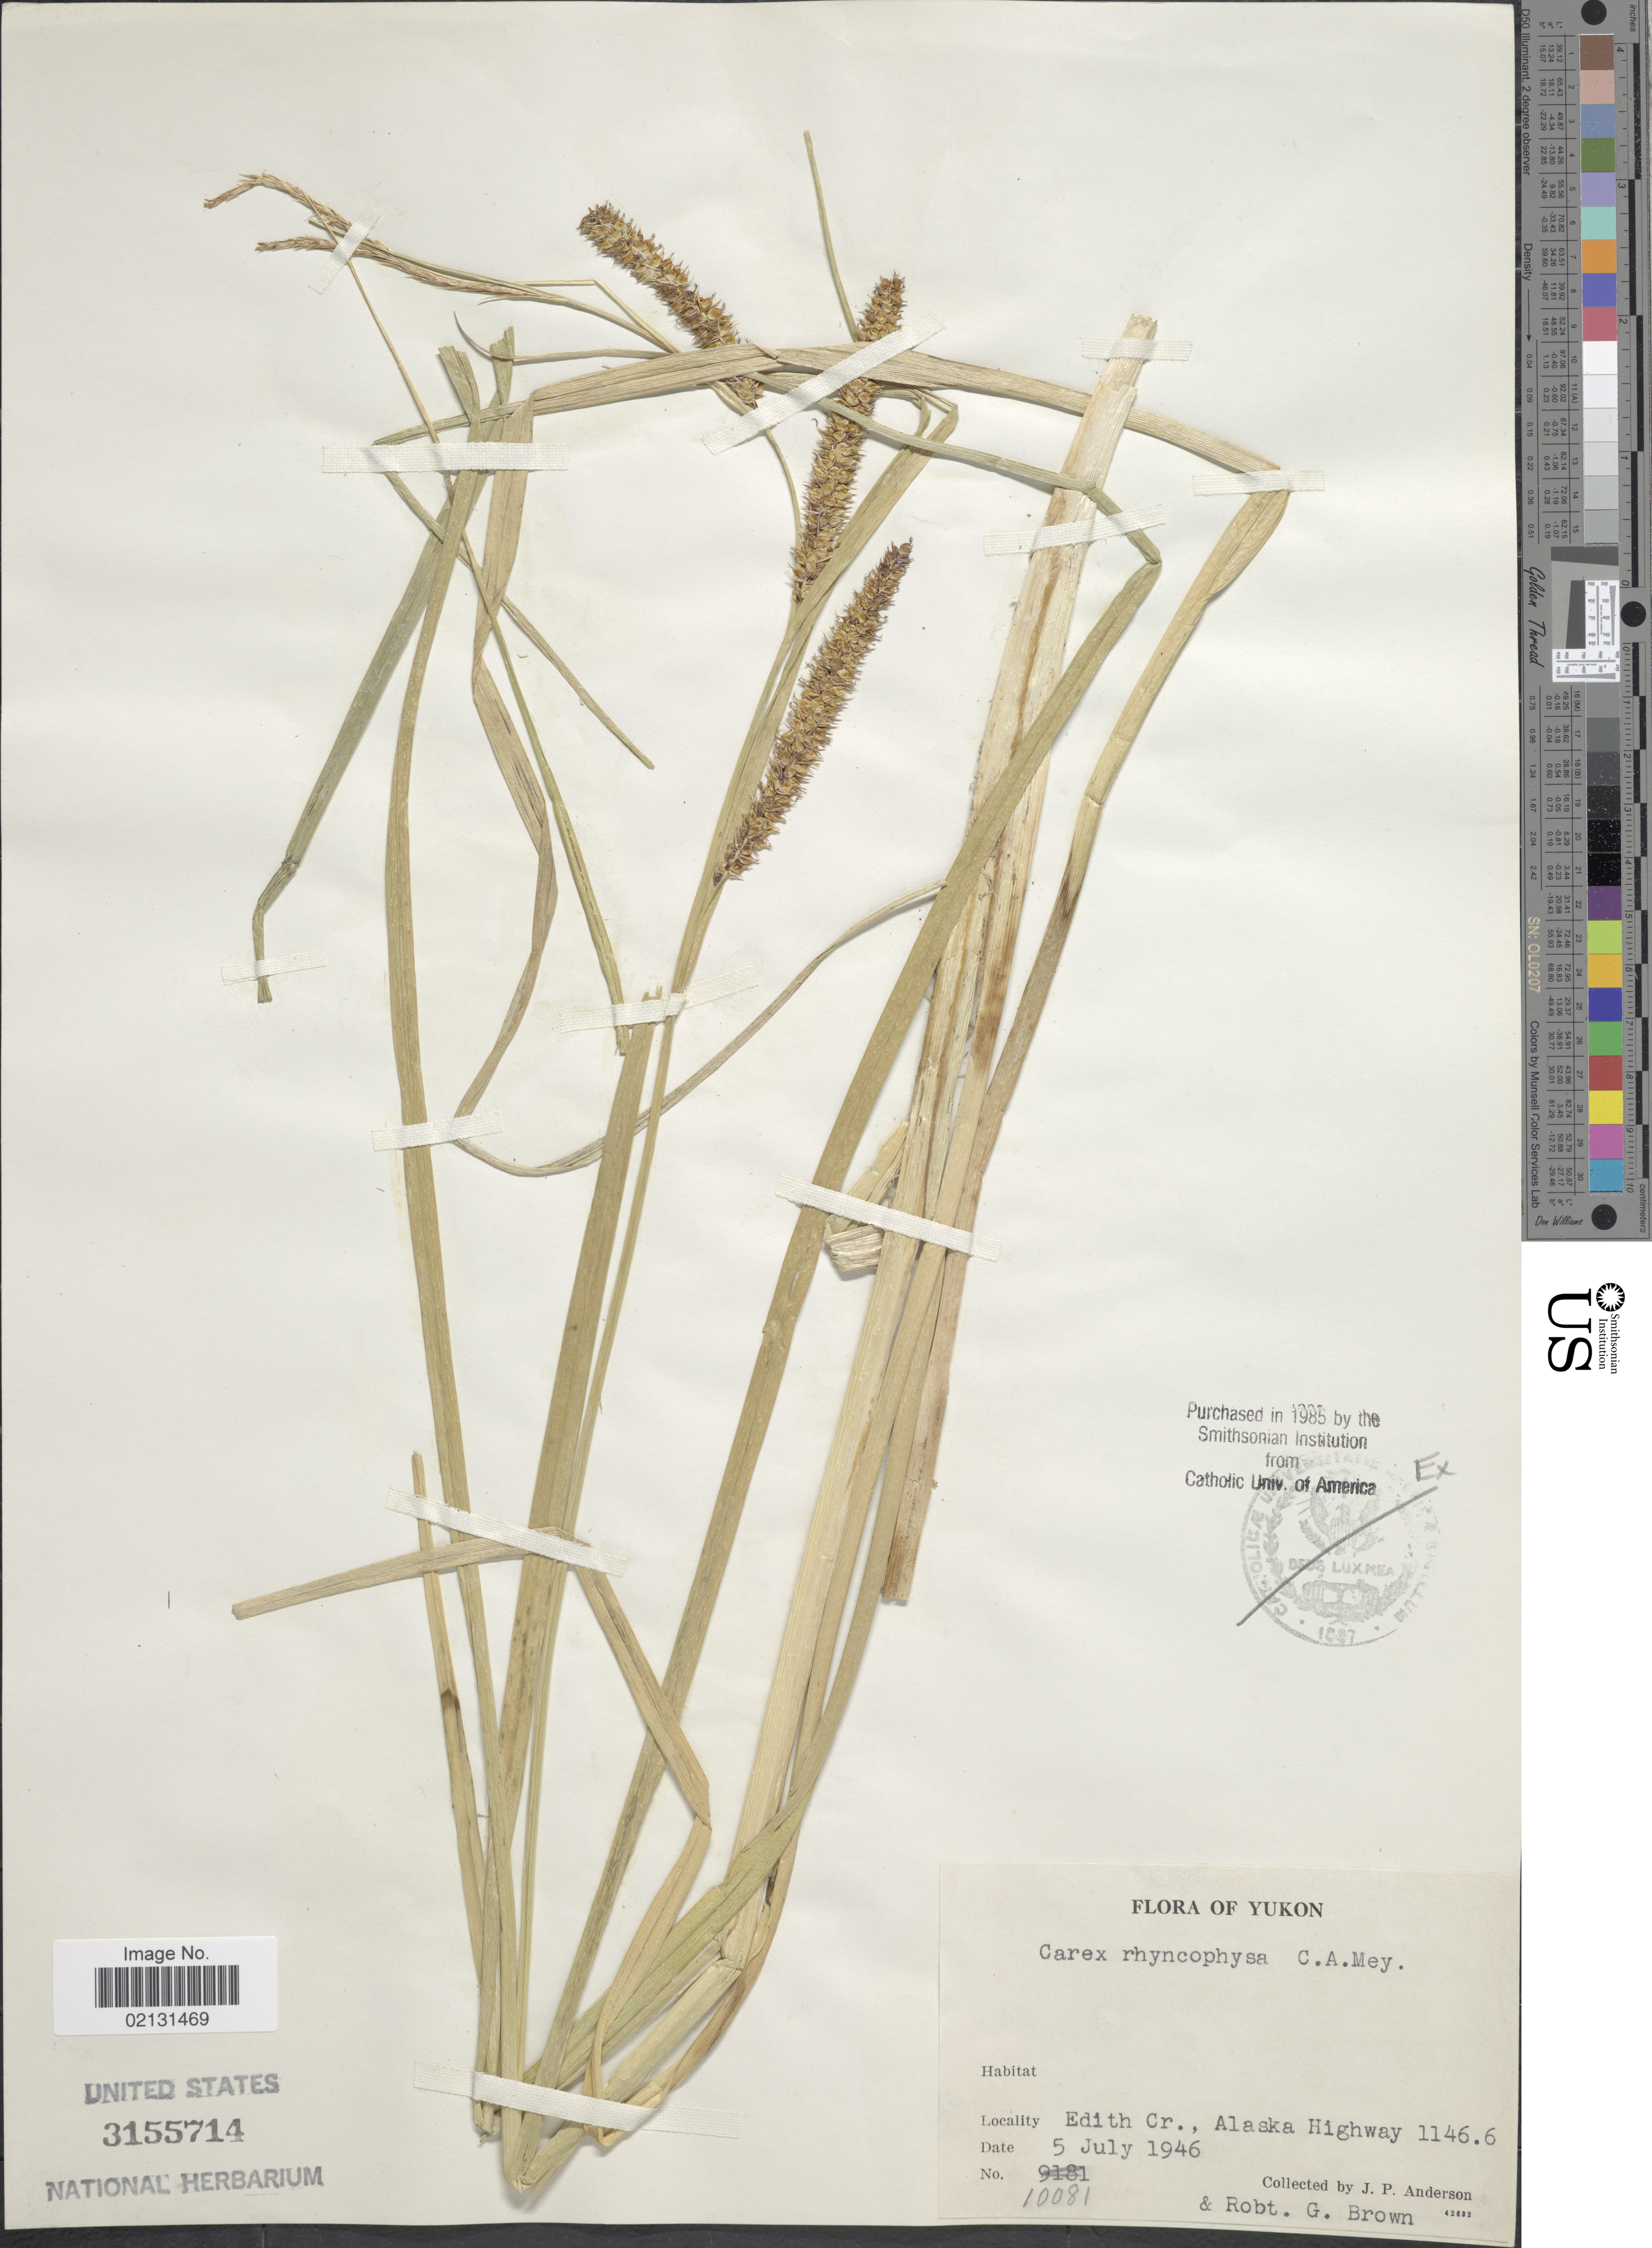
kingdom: Plantae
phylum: Tracheophyta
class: Liliopsida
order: Poales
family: Cyperaceae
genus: Carex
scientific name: Carex utriculata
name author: Boott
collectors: J. P. Anderson & R. G. Brown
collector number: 10081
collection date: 1946-07-05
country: Canada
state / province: Yukon Territory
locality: Edith Cr., Alaska Highway 1146.6.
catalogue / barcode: US 3155714